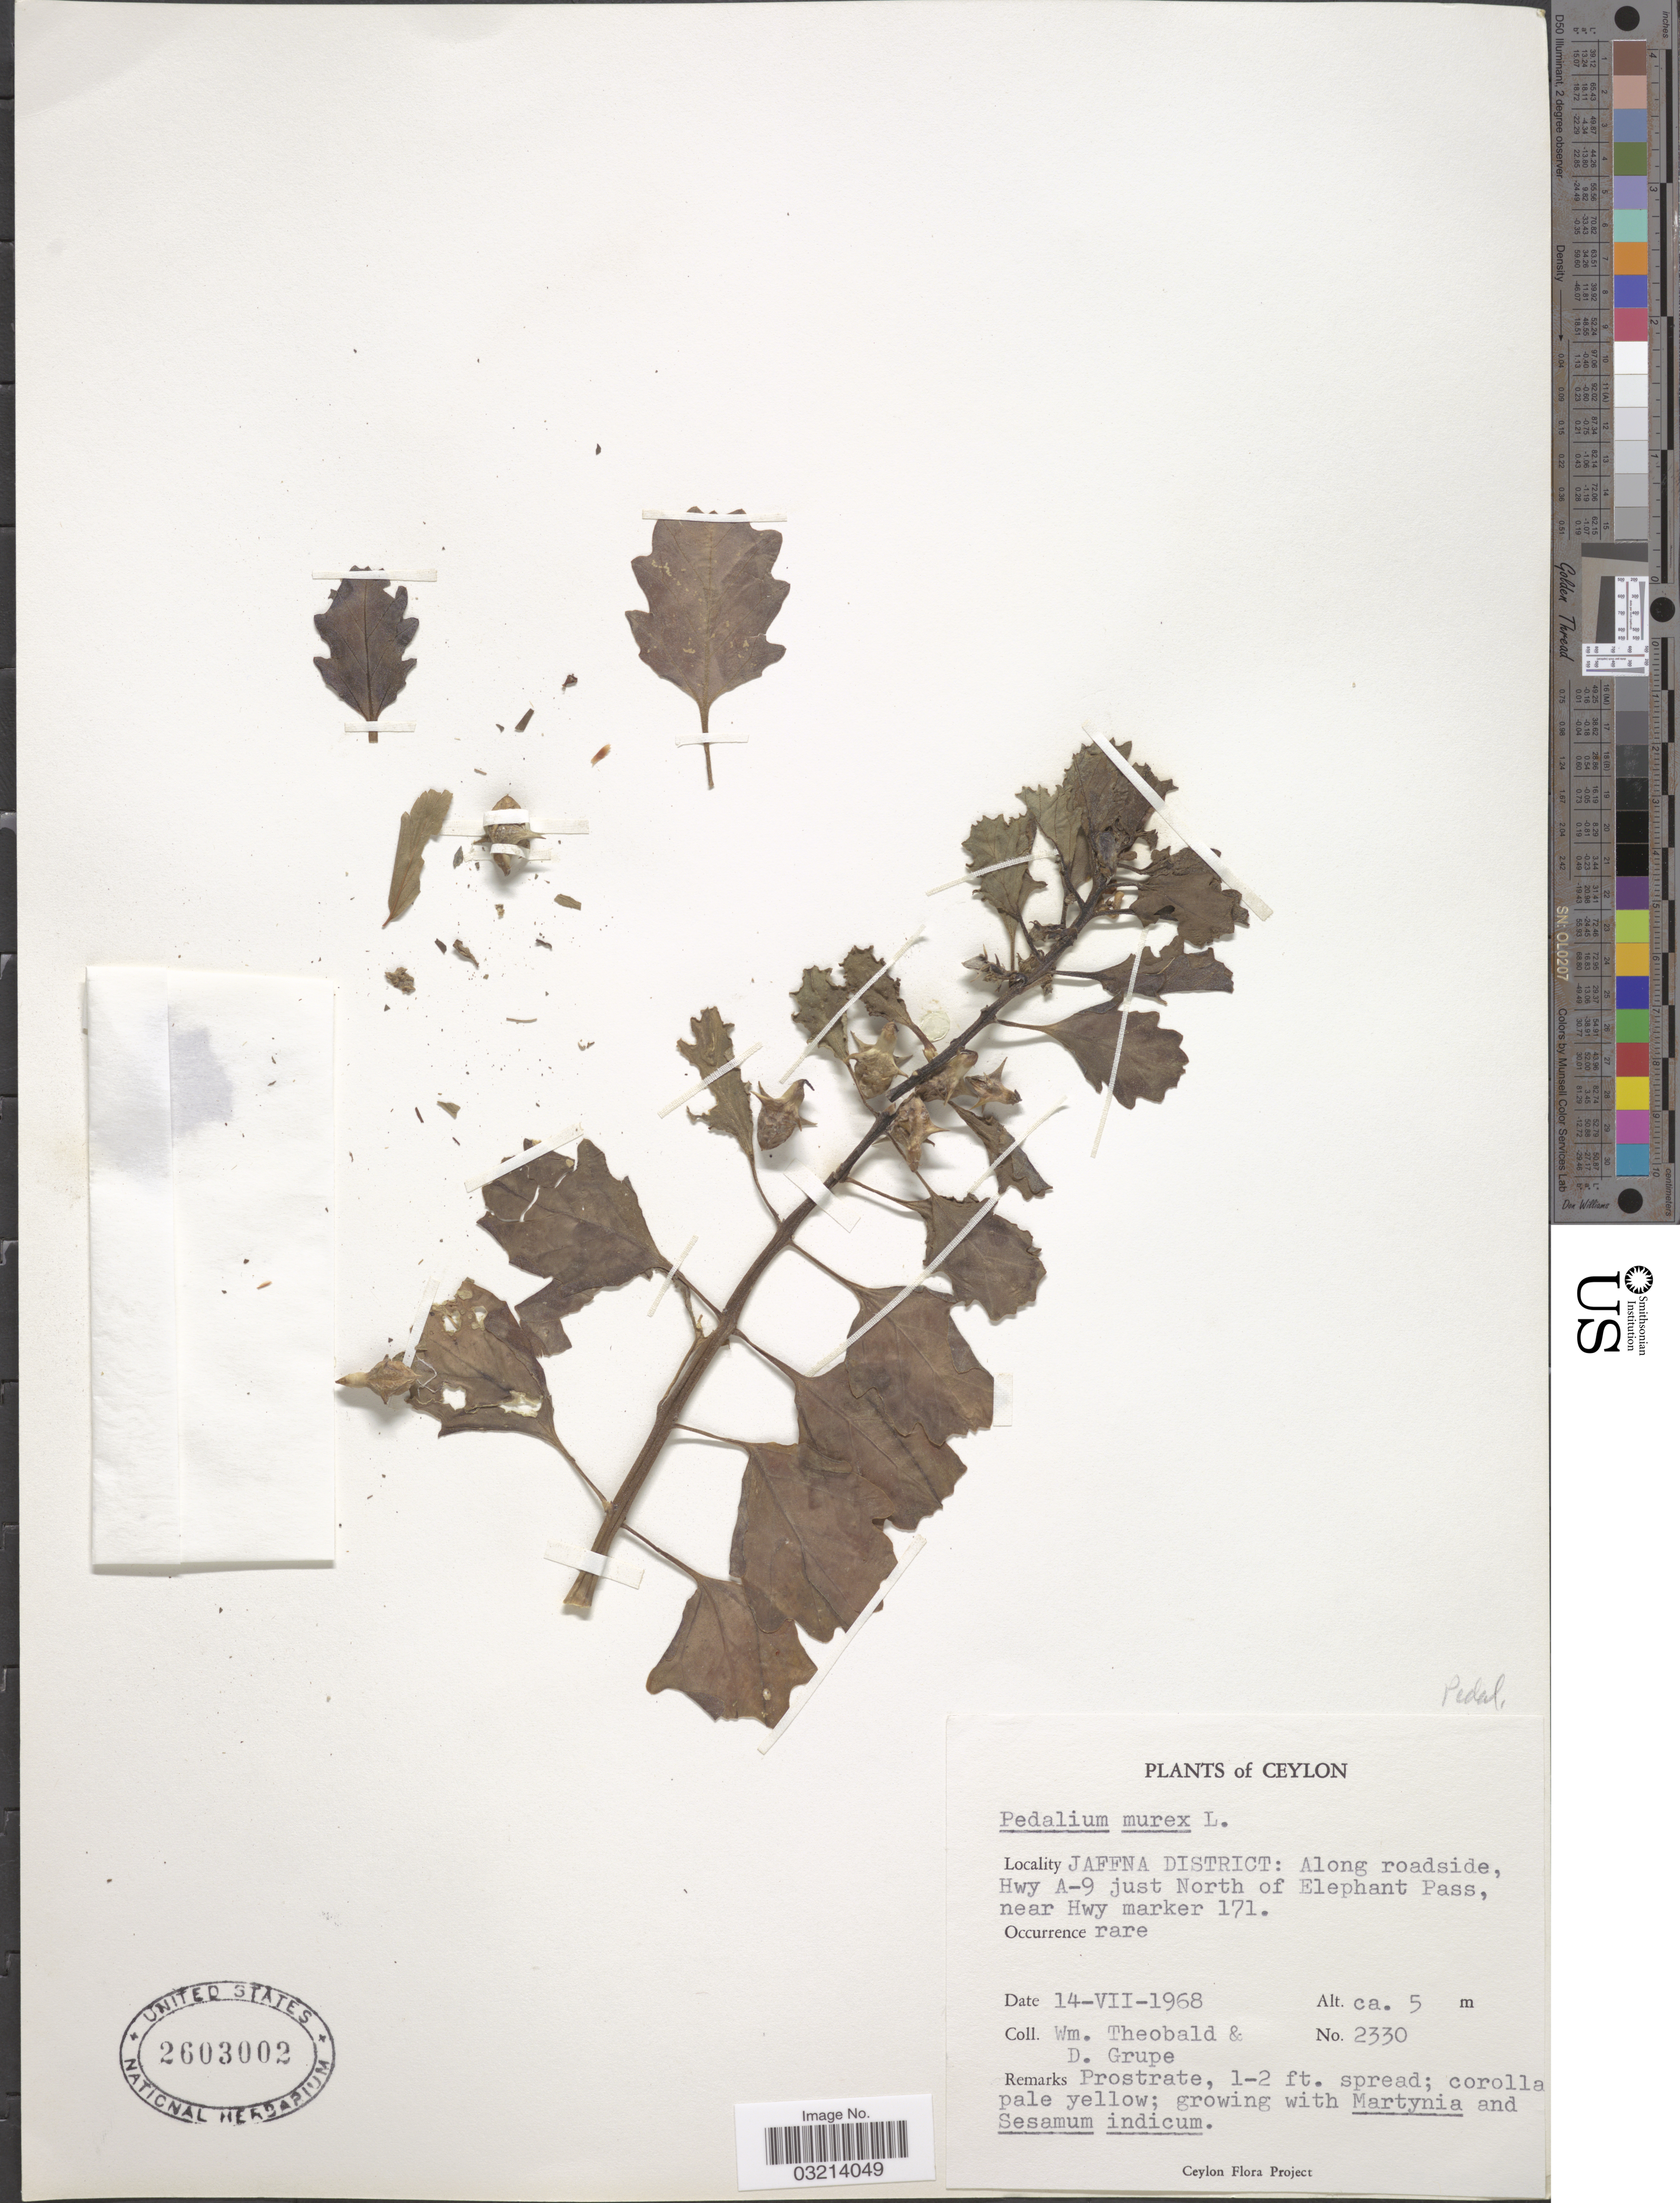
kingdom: Plantae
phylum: Tracheophyta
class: Magnoliopsida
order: Lamiales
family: Pedaliaceae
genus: Pedalium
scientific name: Pedalium murex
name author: L.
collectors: W. Theobald & D. Grupe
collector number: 2330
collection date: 1968-07-14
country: Sri Lanka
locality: Ceylon. Jaffna District: Along roadside, Hwy A-9 just North of Elephant Pass, near Hwy marker 171.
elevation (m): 5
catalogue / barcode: US 2603002